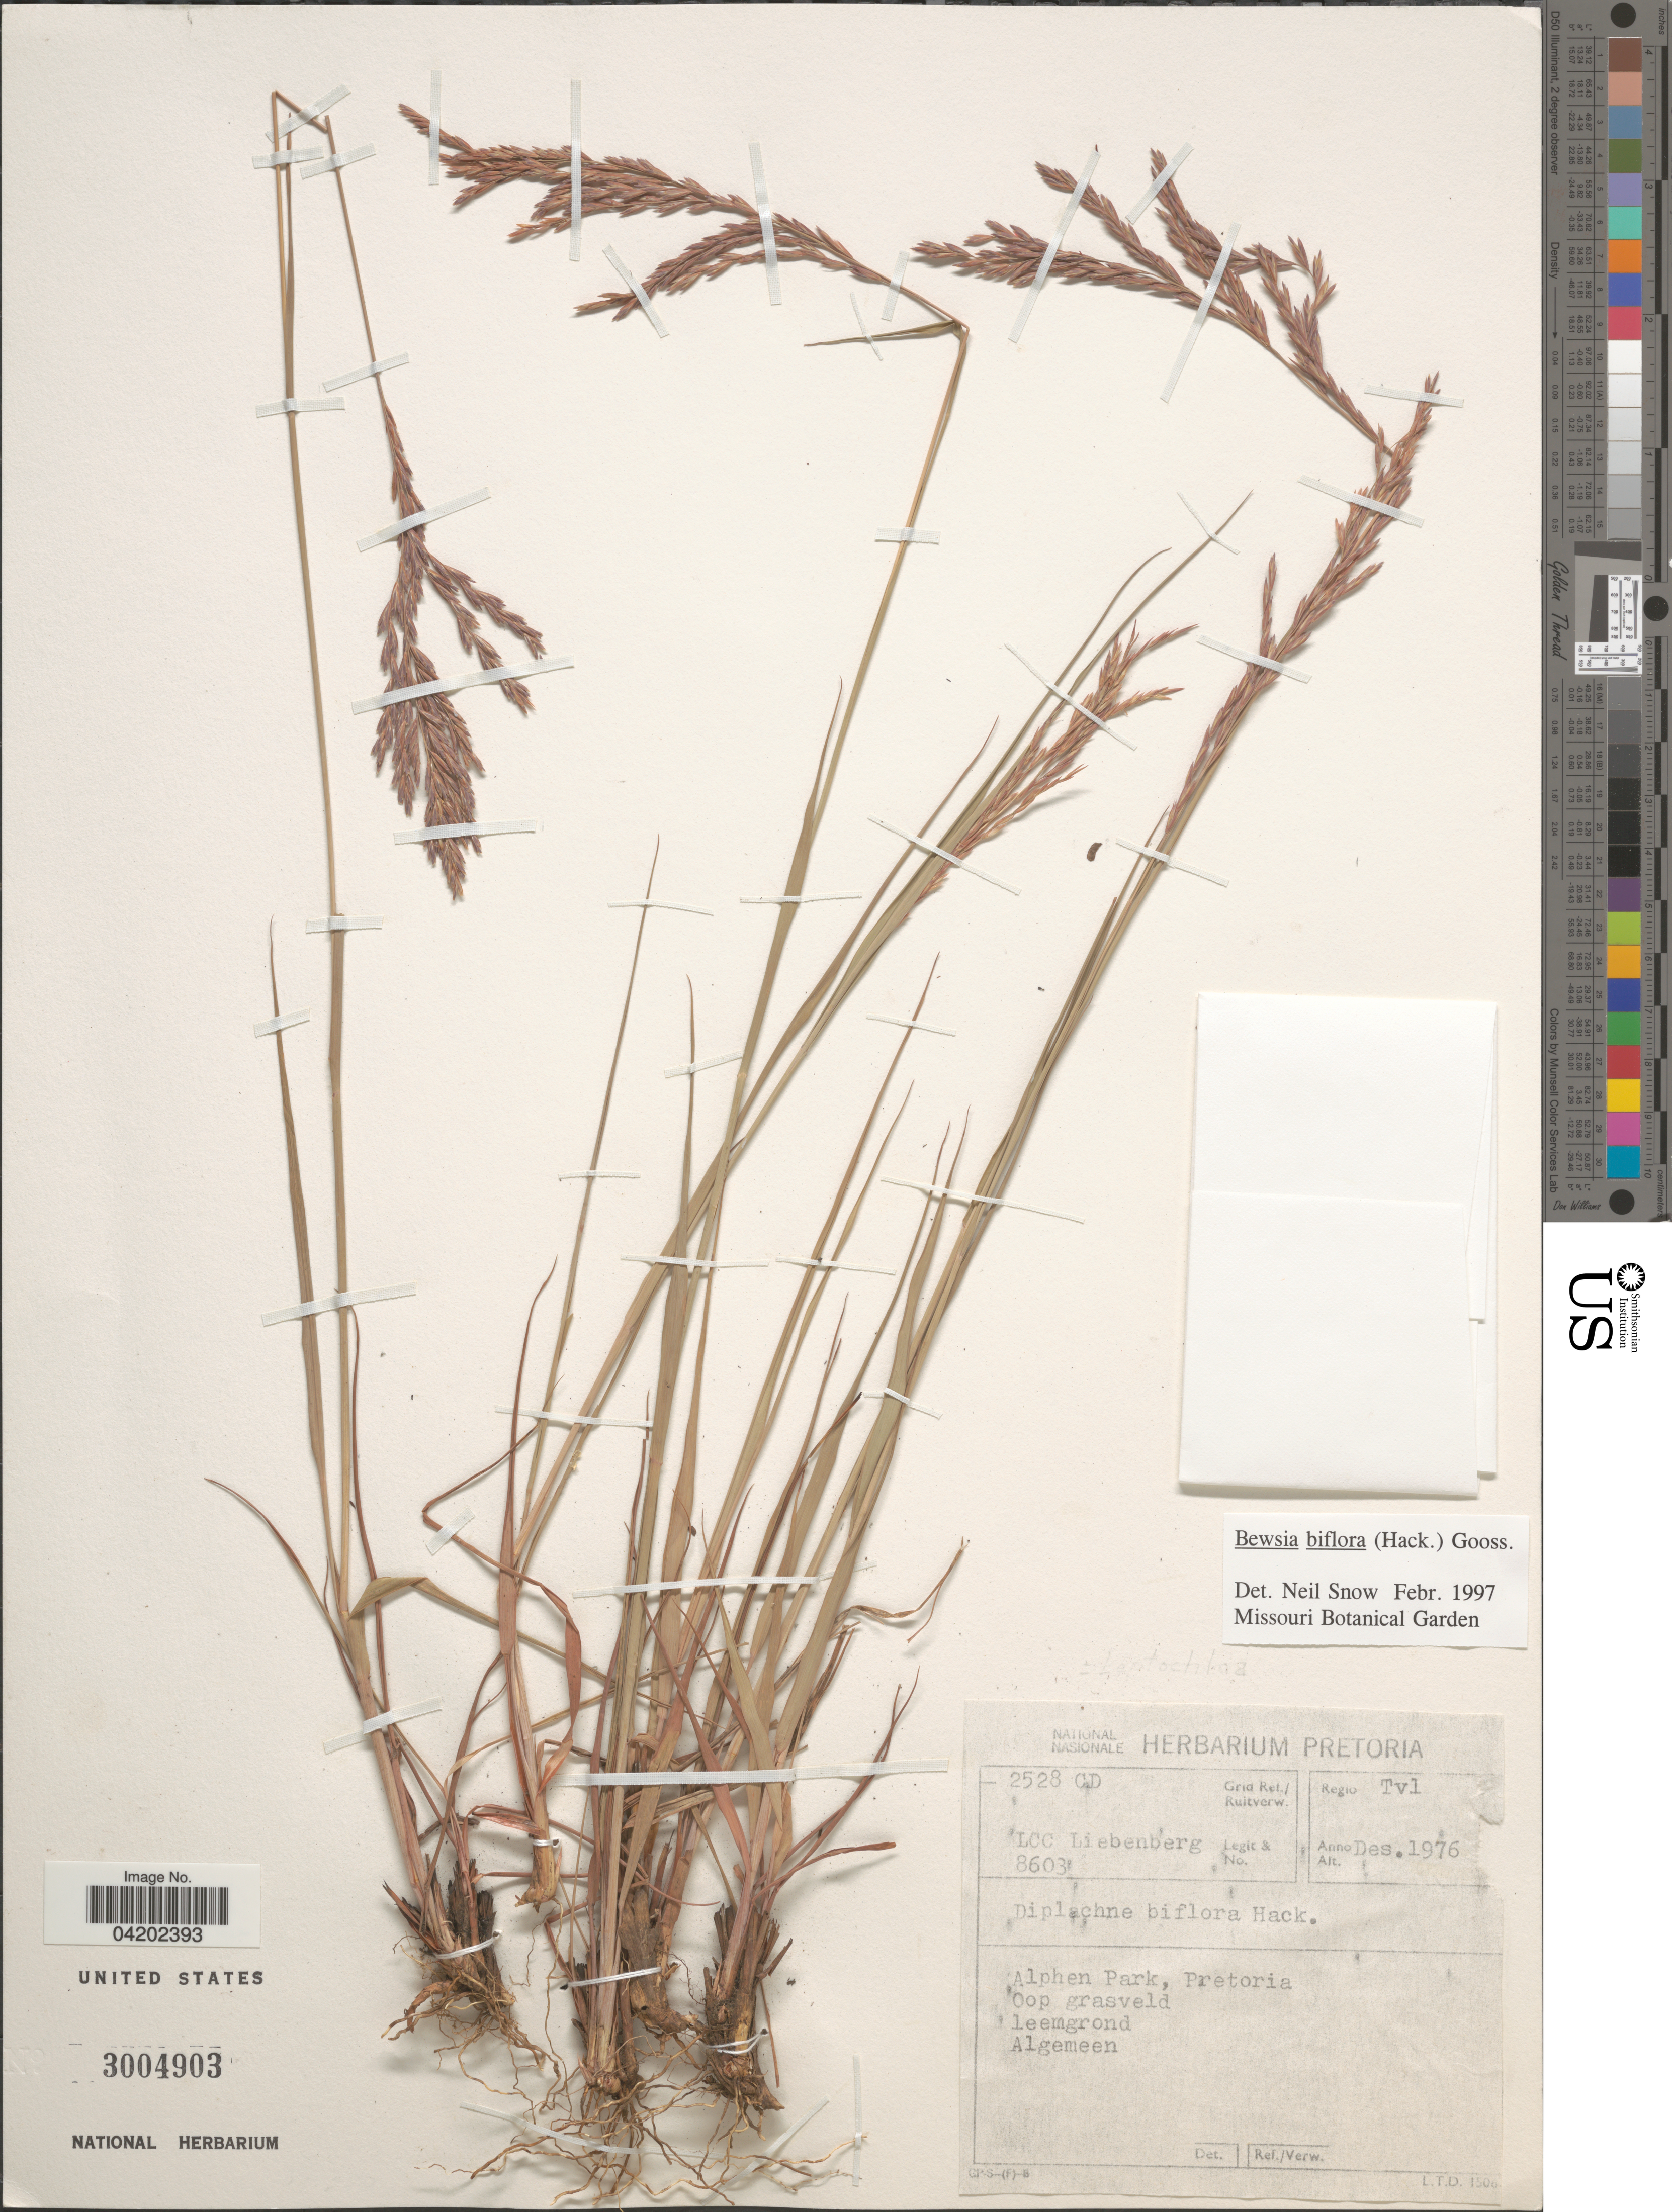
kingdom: Plantae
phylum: Tracheophyta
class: Liliopsida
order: Poales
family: Poaceae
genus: Bewsia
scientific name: Bewsia biflora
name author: (Hack.) Gooss.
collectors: L. Liebenberg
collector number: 8603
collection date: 1976-12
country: South Africa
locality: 2528 CD. Regio Tvl. Alphen Park, Pretoria.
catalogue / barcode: US 3004903